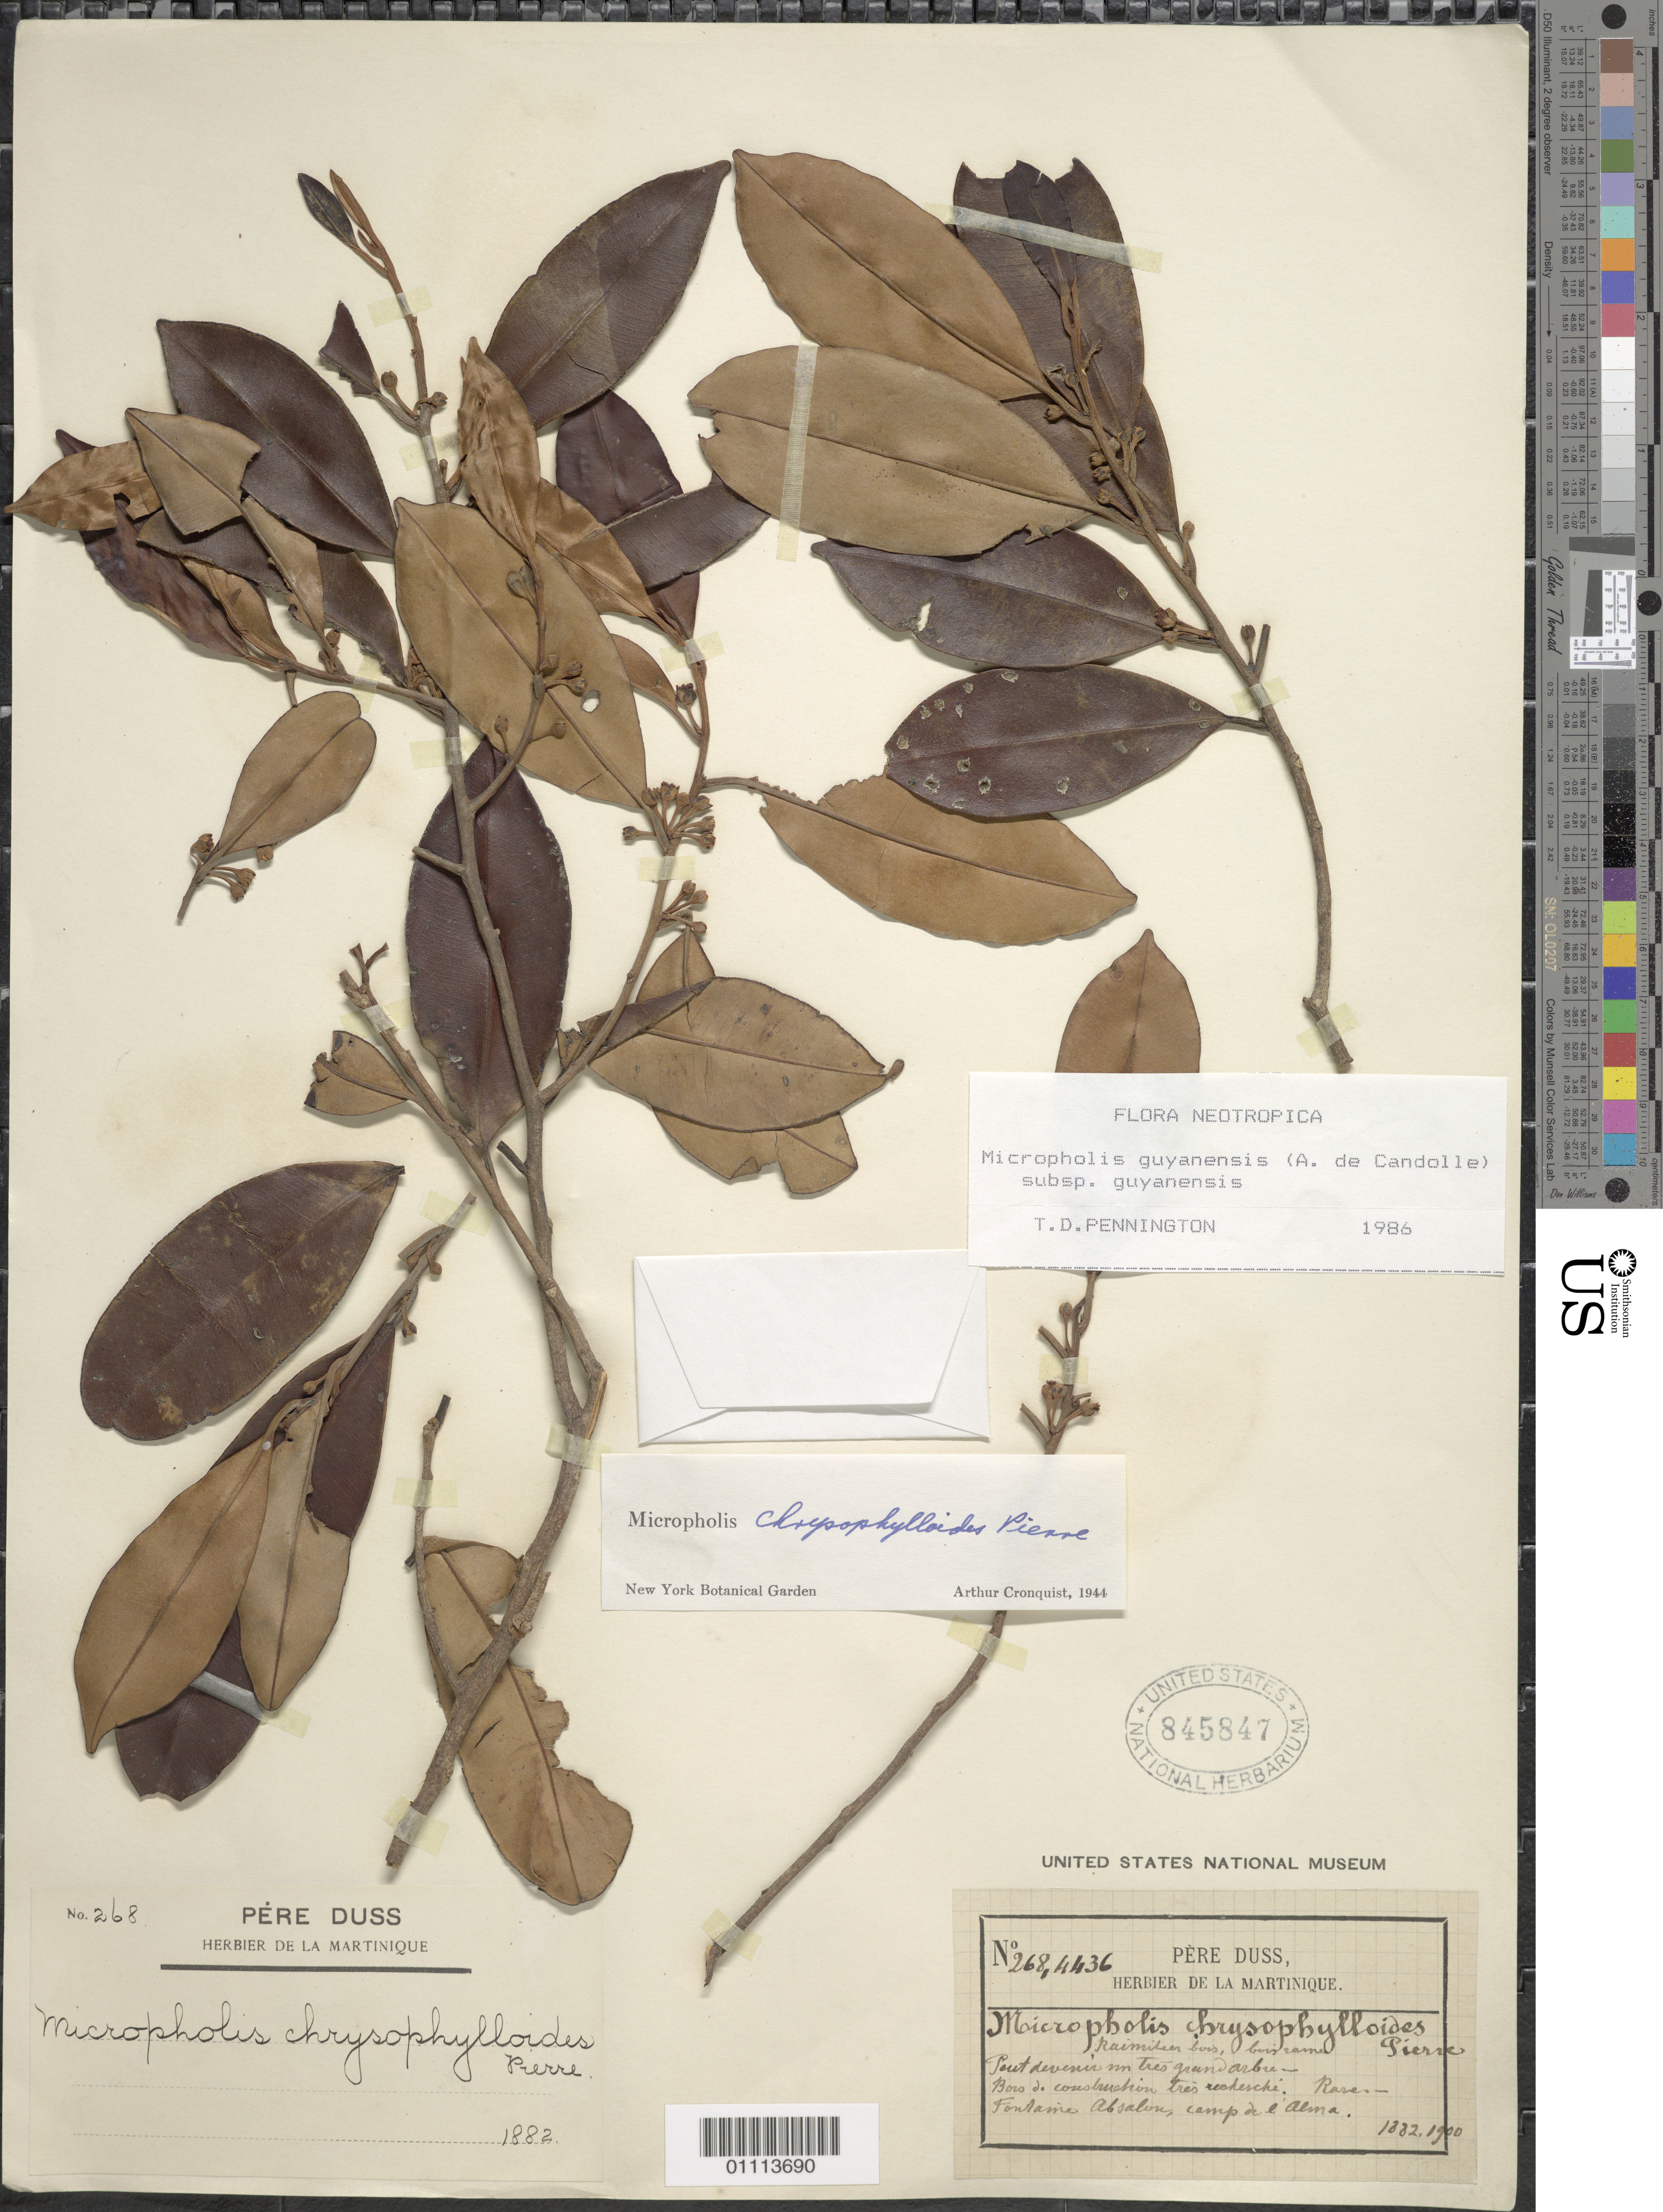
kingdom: Plantae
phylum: Tracheophyta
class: Magnoliopsida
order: Ericales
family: Sapotaceae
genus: Micropholis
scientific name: Micropholis guyanensis subsp. guyanensis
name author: (A. DC.) Pierre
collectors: Père Duss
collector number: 268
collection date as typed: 1882 and 1900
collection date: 1882,1900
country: Martinique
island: Martinique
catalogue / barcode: US 845847